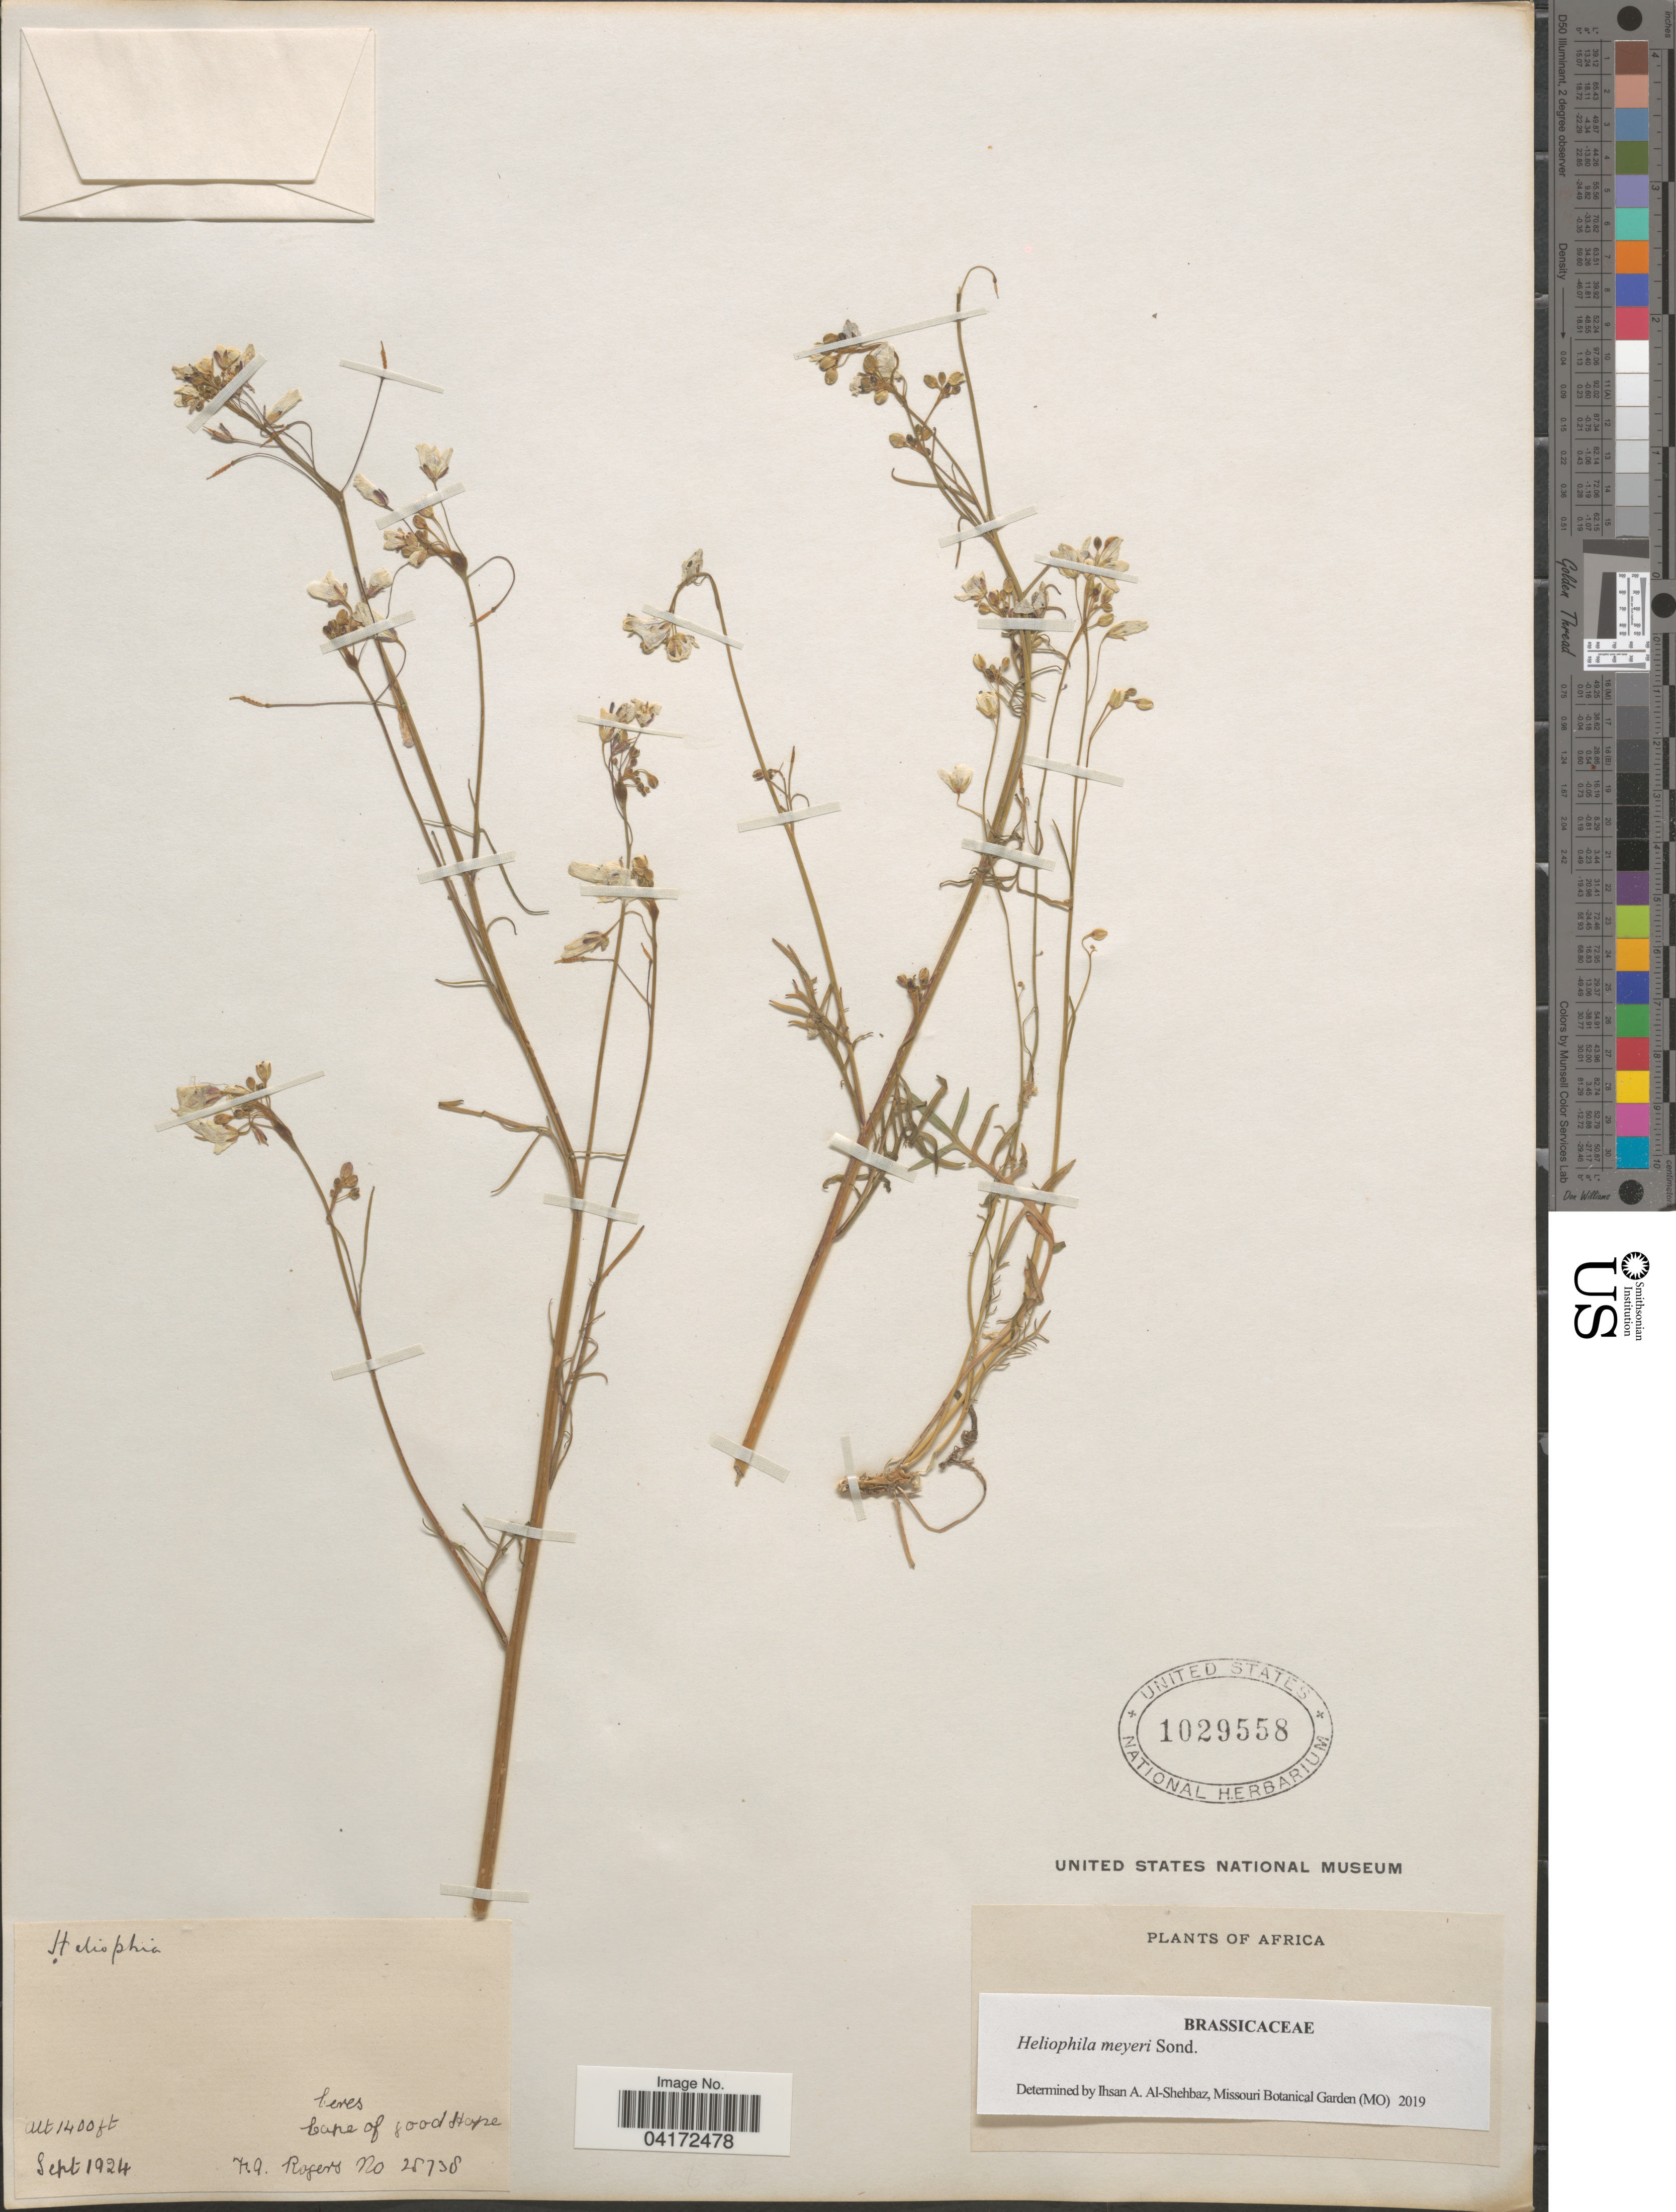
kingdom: Plantae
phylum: Tracheophyta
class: Magnoliopsida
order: Brassicales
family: Brassicaceae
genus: Heliophila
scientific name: Heliophila meyeri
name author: Sond.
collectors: F. A. Rogers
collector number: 28738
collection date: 1924-09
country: South Africa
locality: Cape of Good Hope.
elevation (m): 427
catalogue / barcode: US 1029558